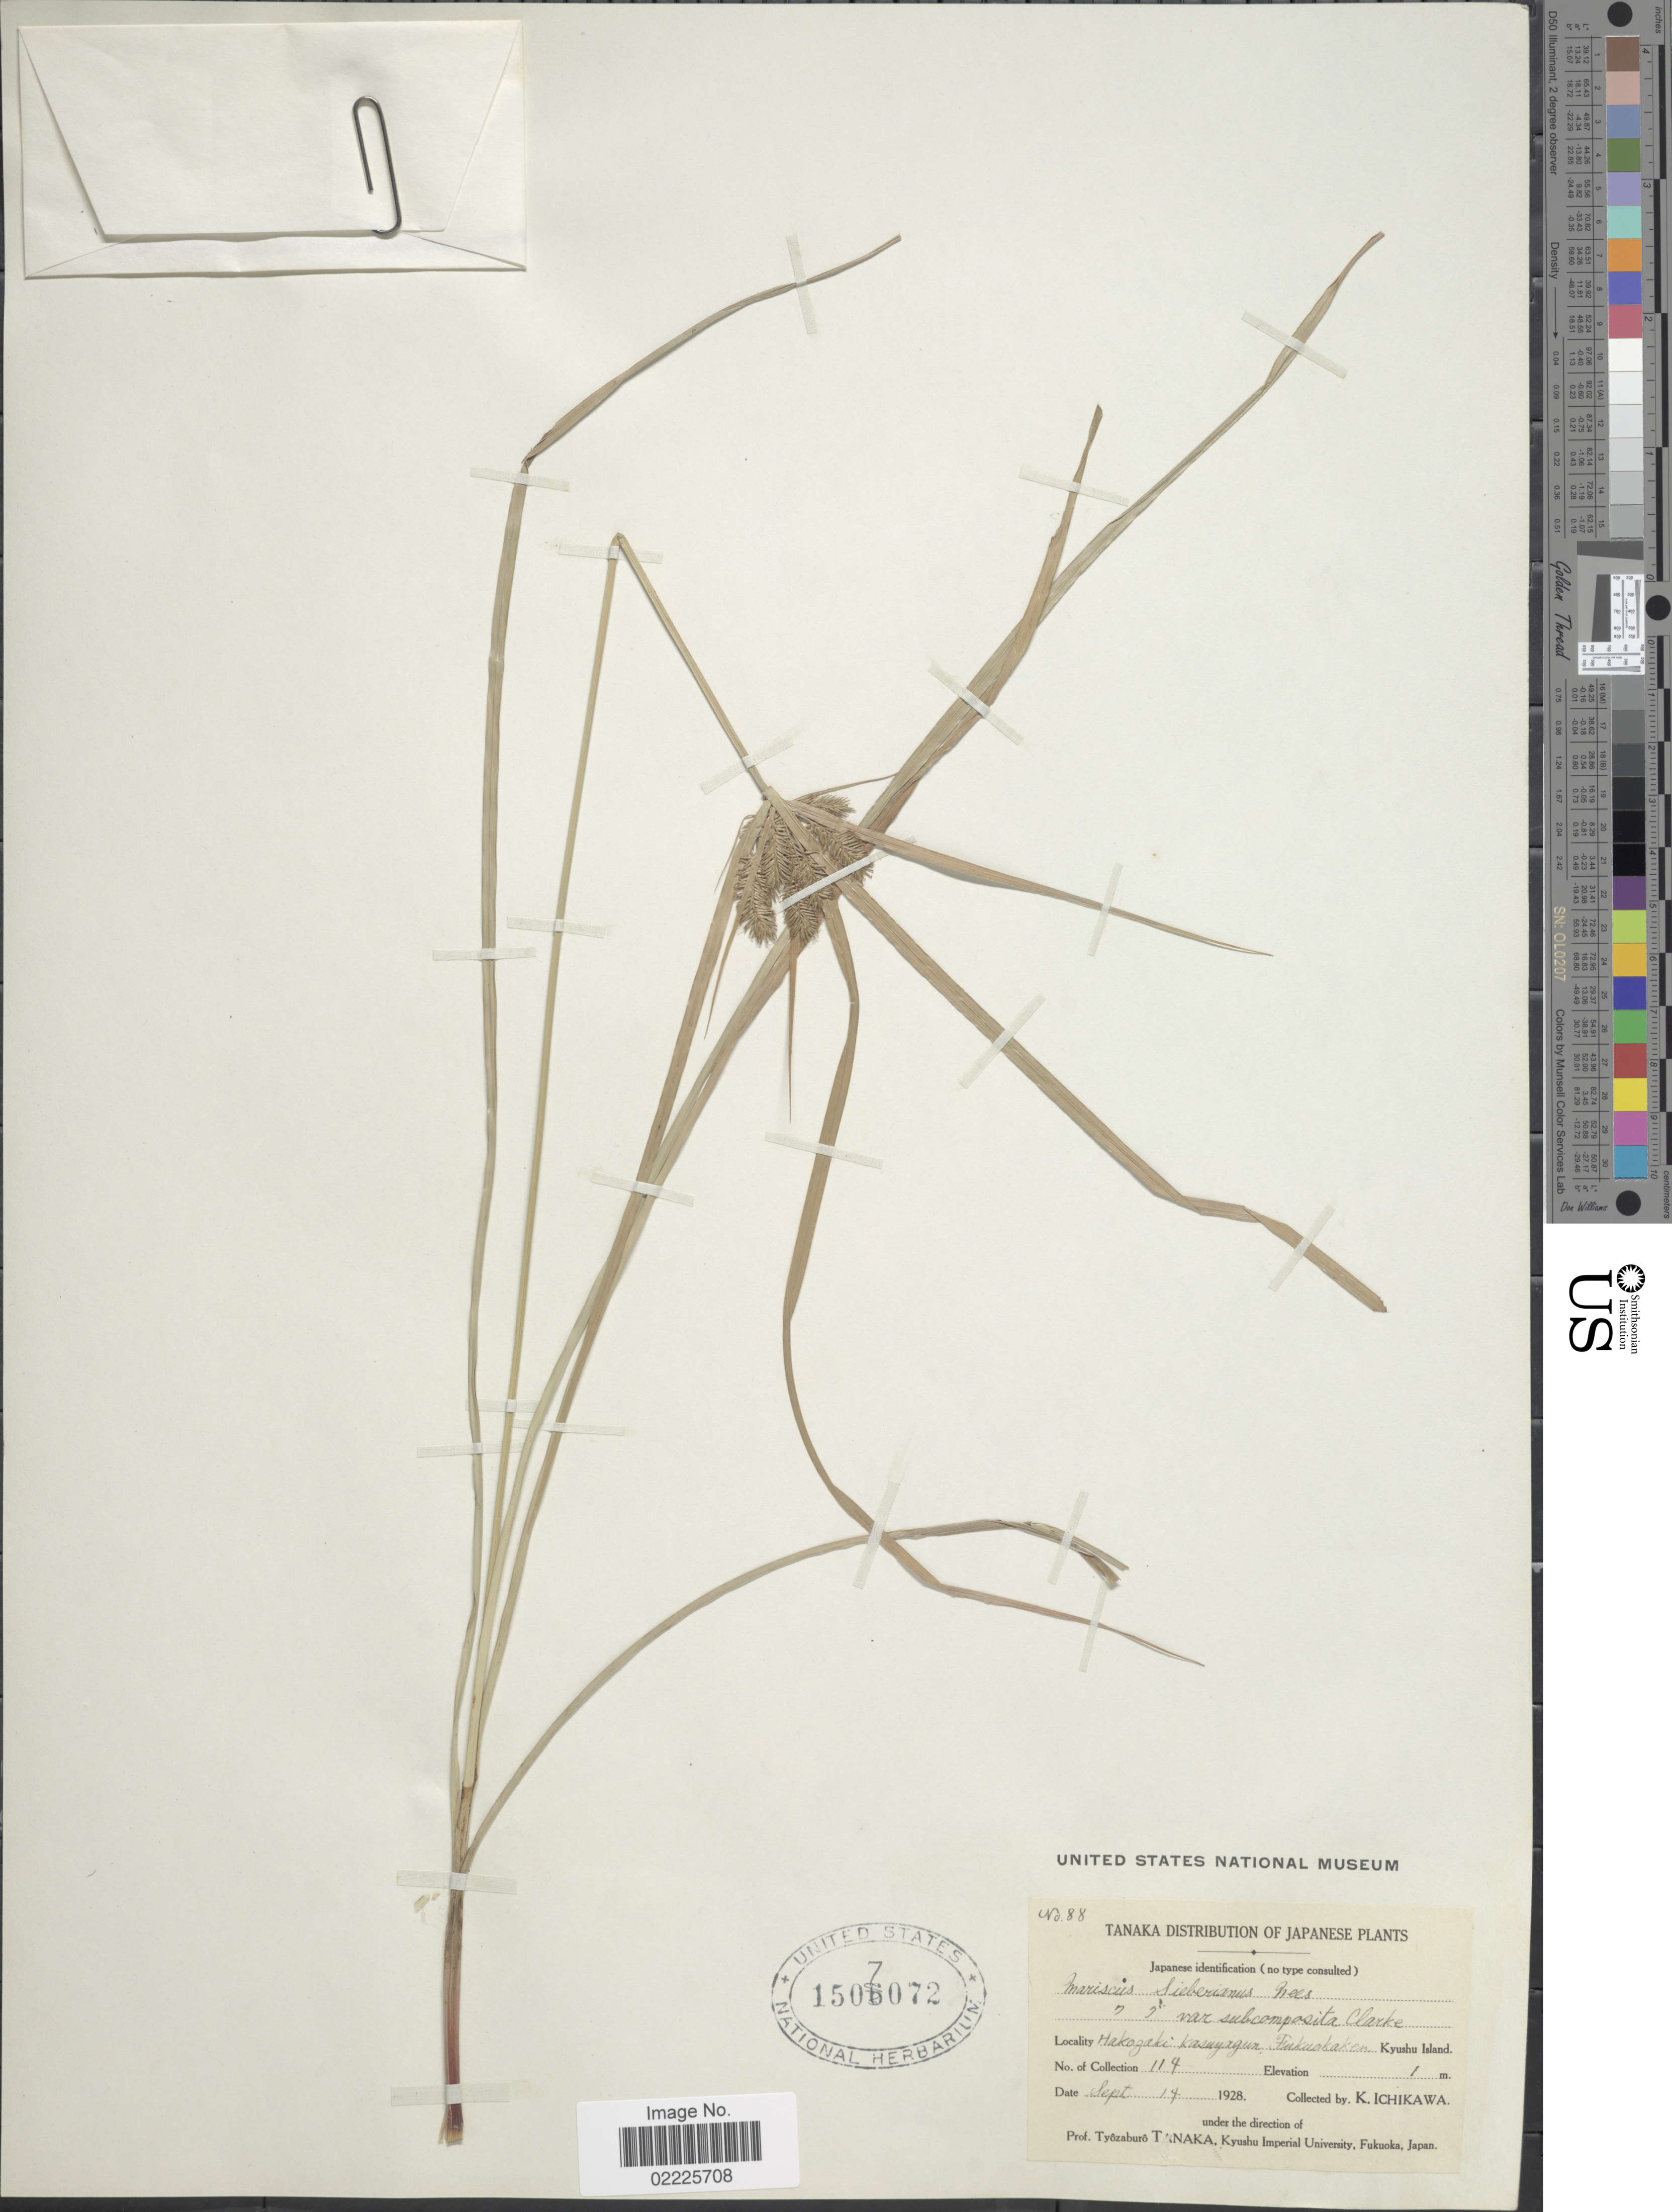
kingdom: Plantae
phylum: Tracheophyta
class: Liliopsida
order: Poales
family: Cyperaceae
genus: Cyperus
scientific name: Cyperus cyperoides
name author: (L.) Kuntze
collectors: K. Ichikawa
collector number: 114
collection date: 1928-09-14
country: Japan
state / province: Hukuoka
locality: Hakozaki Kasuyagun, Fukuokaken, Kyushu Island.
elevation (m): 1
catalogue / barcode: US 1507072